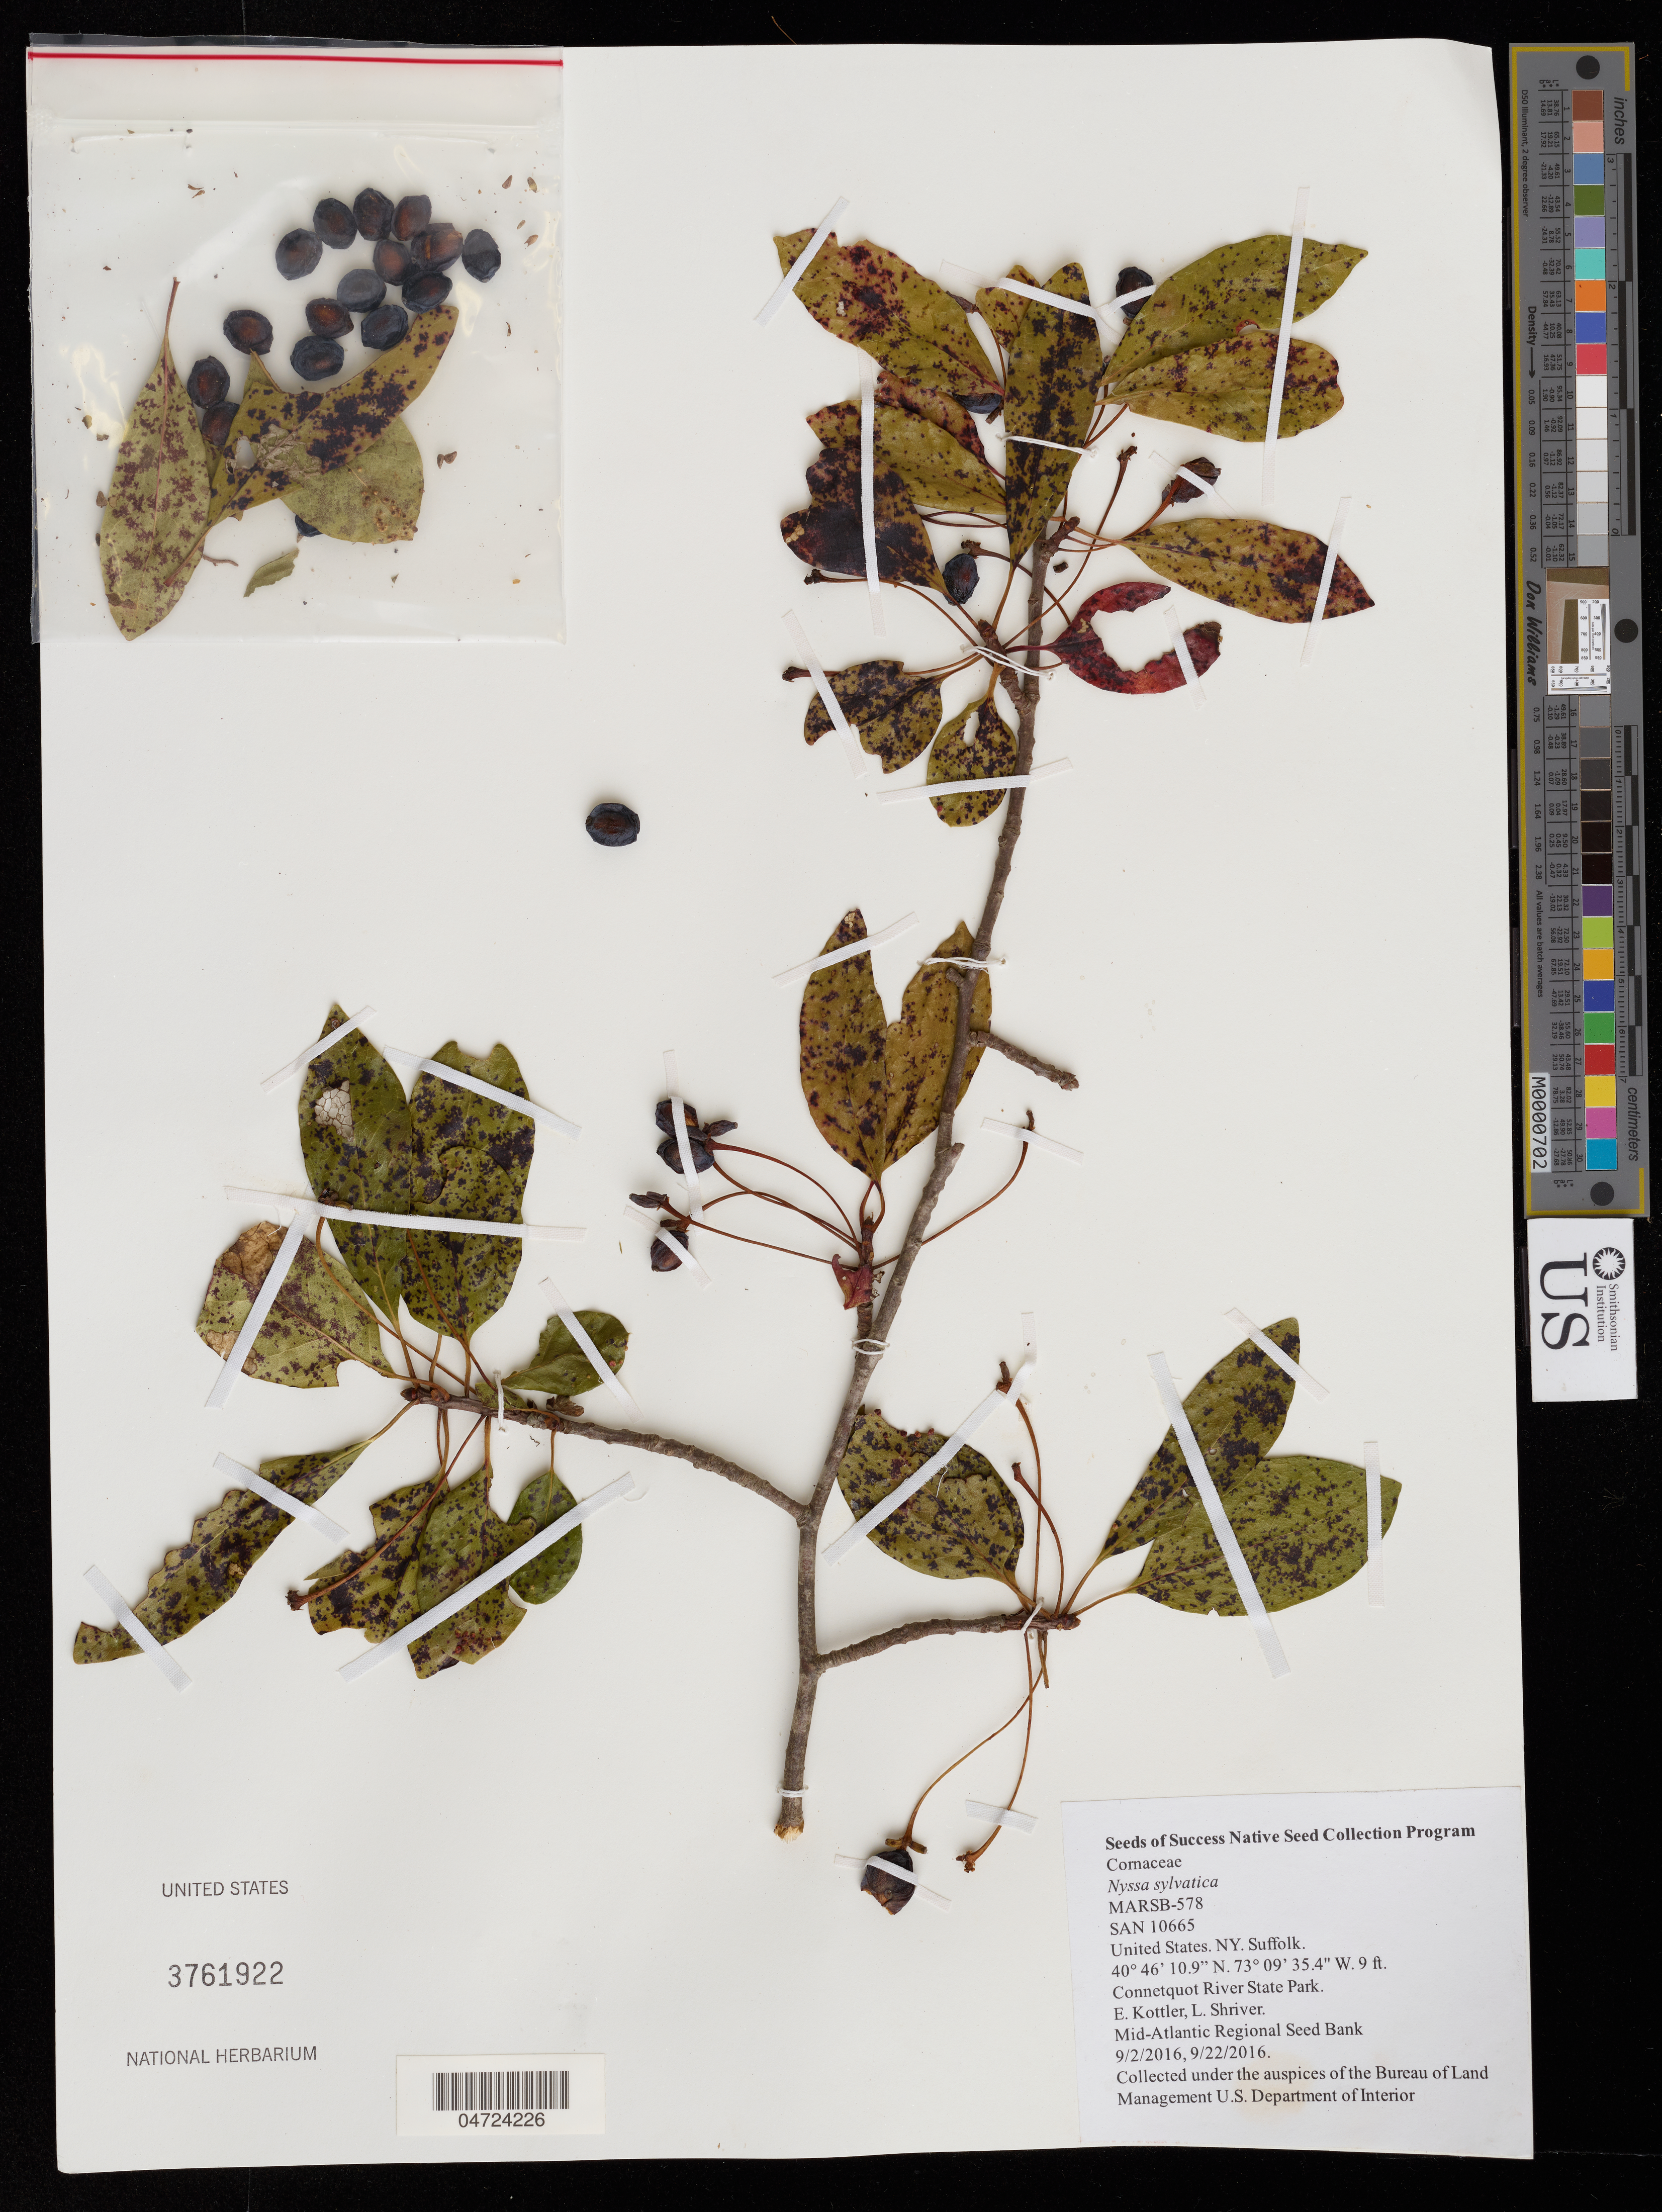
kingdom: Plantae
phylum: Tracheophyta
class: Magnoliopsida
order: Cornales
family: Nyssaceae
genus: Nyssa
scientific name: Nyssa sylvatica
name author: Marshall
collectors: E. Kottler & L. Shriver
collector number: MARSB-578/SAN10665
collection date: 2016-09-02/2016-09-22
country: United States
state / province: New York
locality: Suffolk. Connetquot River State Park.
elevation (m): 3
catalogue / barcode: US 3761922